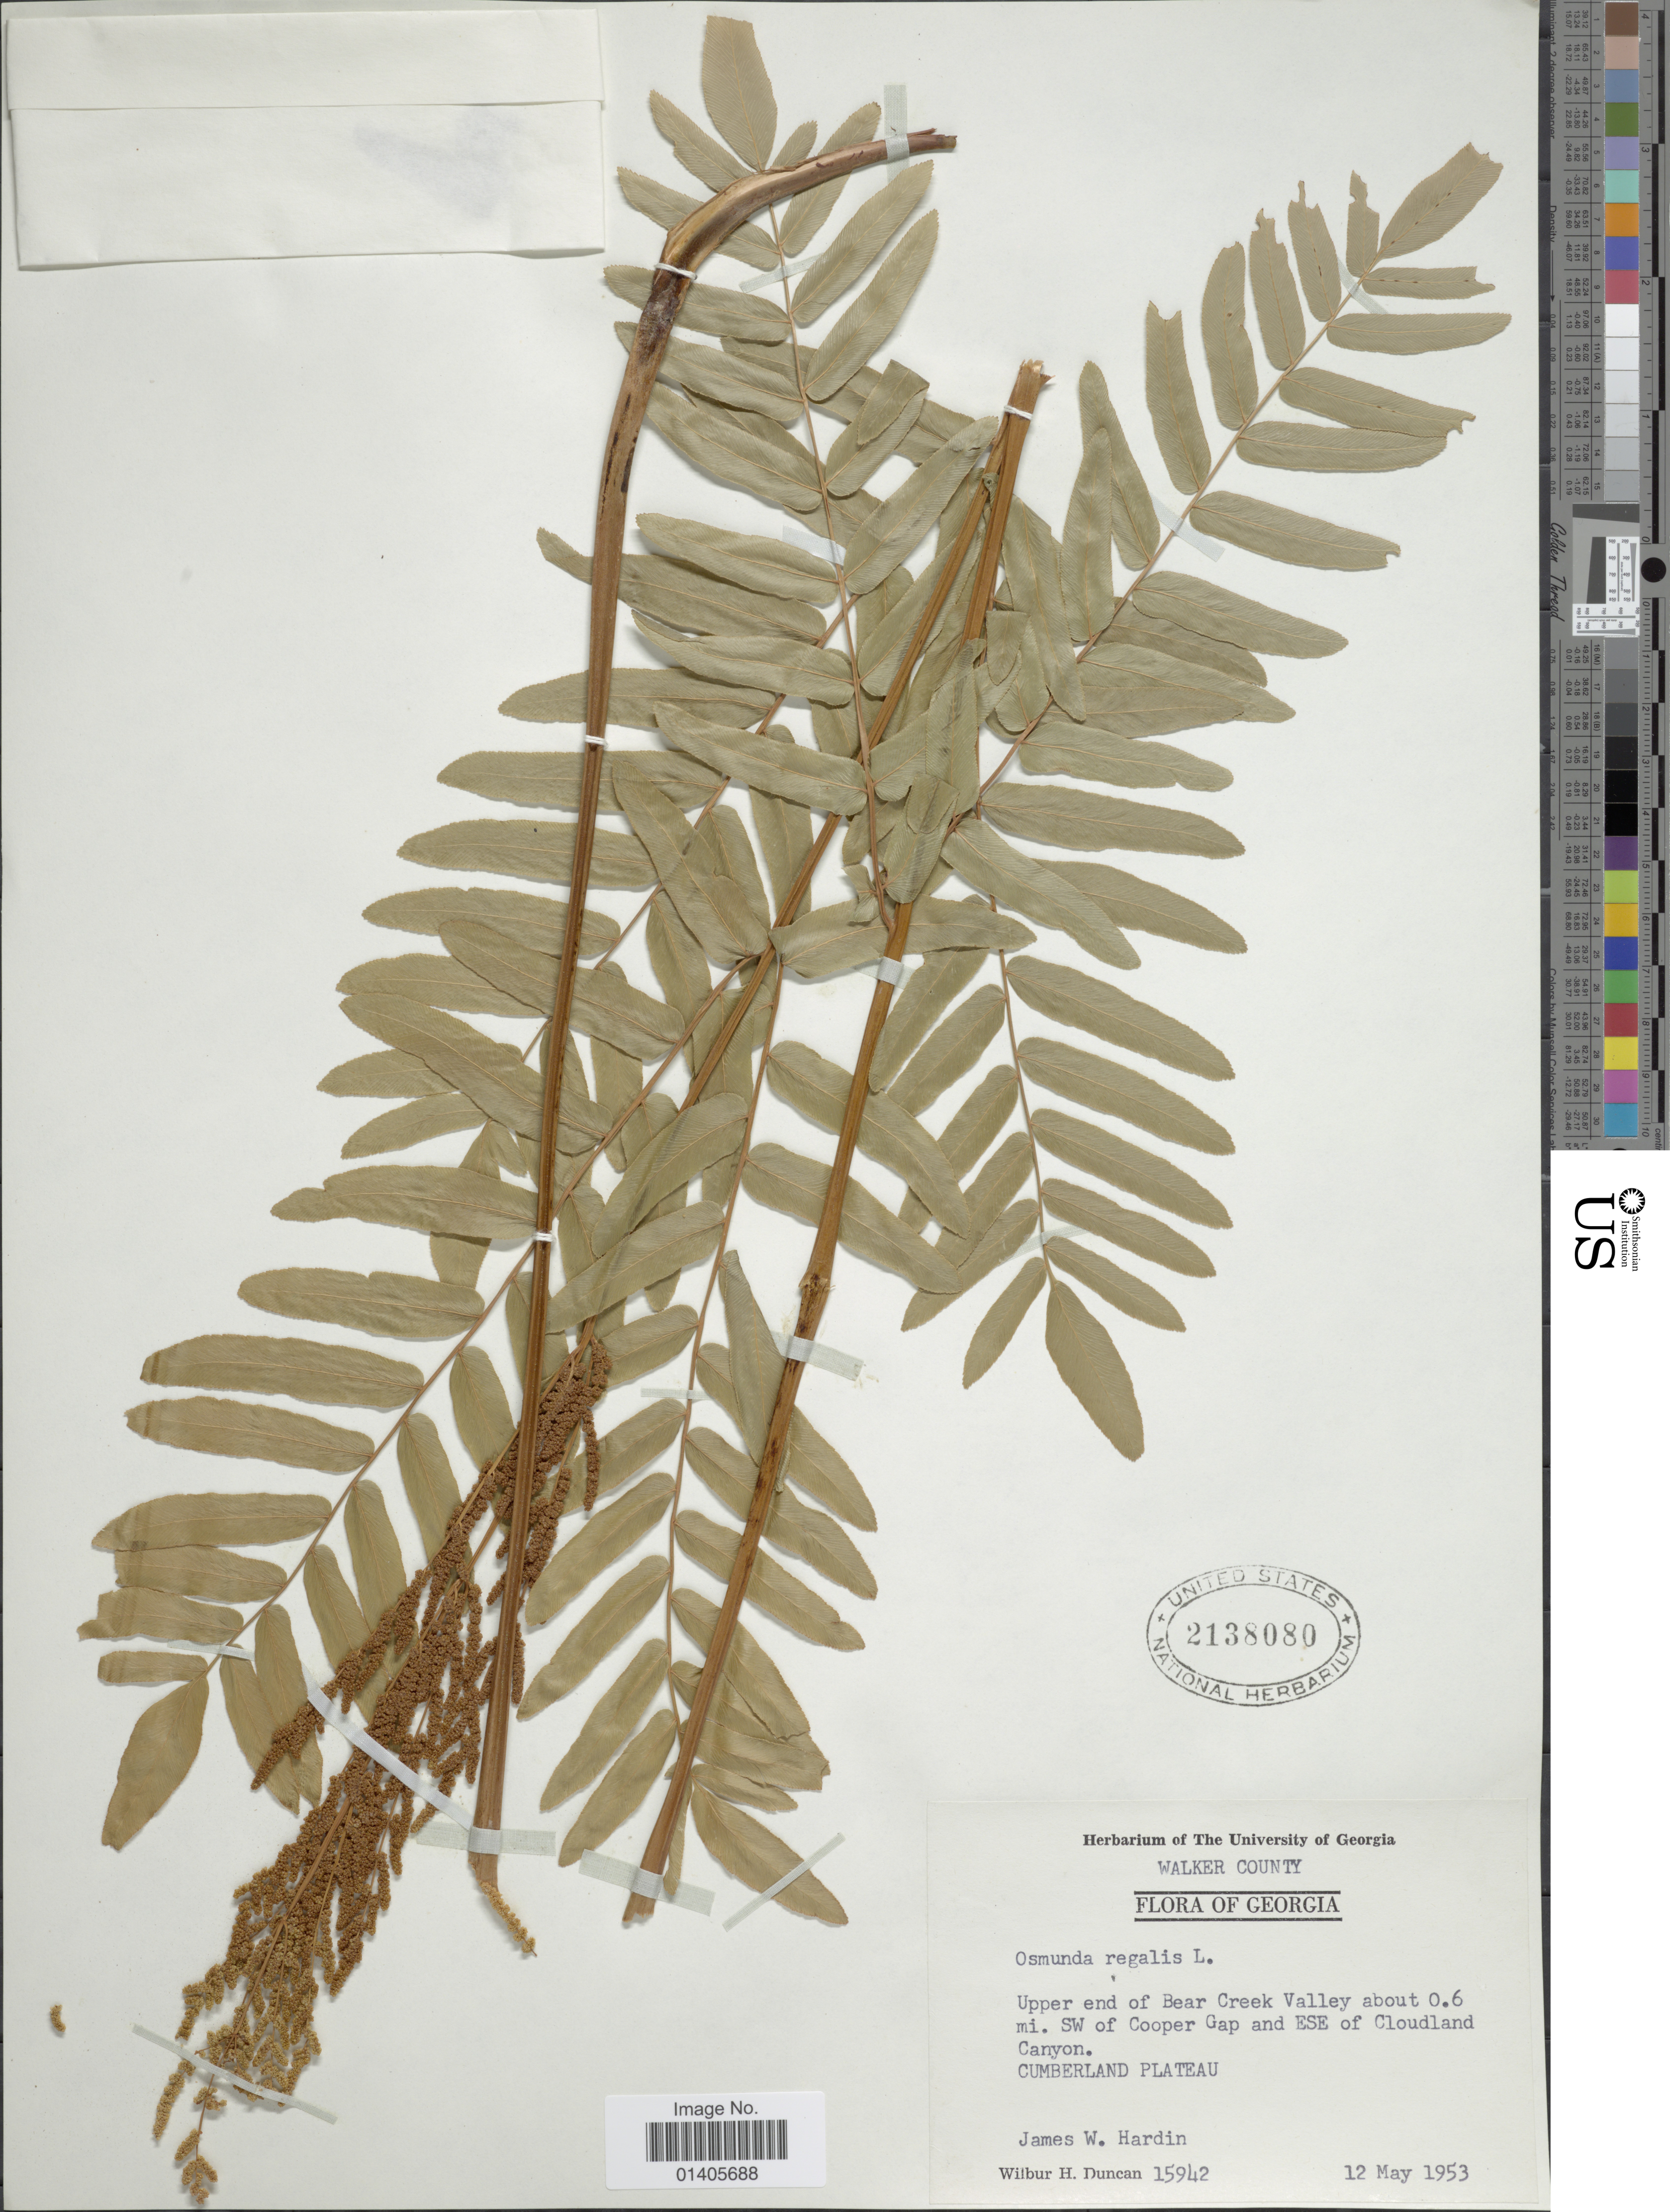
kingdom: Plantae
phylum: Tracheophyta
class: Polypodiopsida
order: Osmundales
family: Osmundaceae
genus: Osmunda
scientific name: Osmunda regalis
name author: L.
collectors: J. W. Hardin & W. H. Duncan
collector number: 15942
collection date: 1953-05-12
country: United States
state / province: Georgia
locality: Walker County, Upper end of Bear Creek Valley about 0.6 mi SW of Cooper Gap and ESE of Cloudland canyon, Cumber Plateau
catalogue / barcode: US 2138080